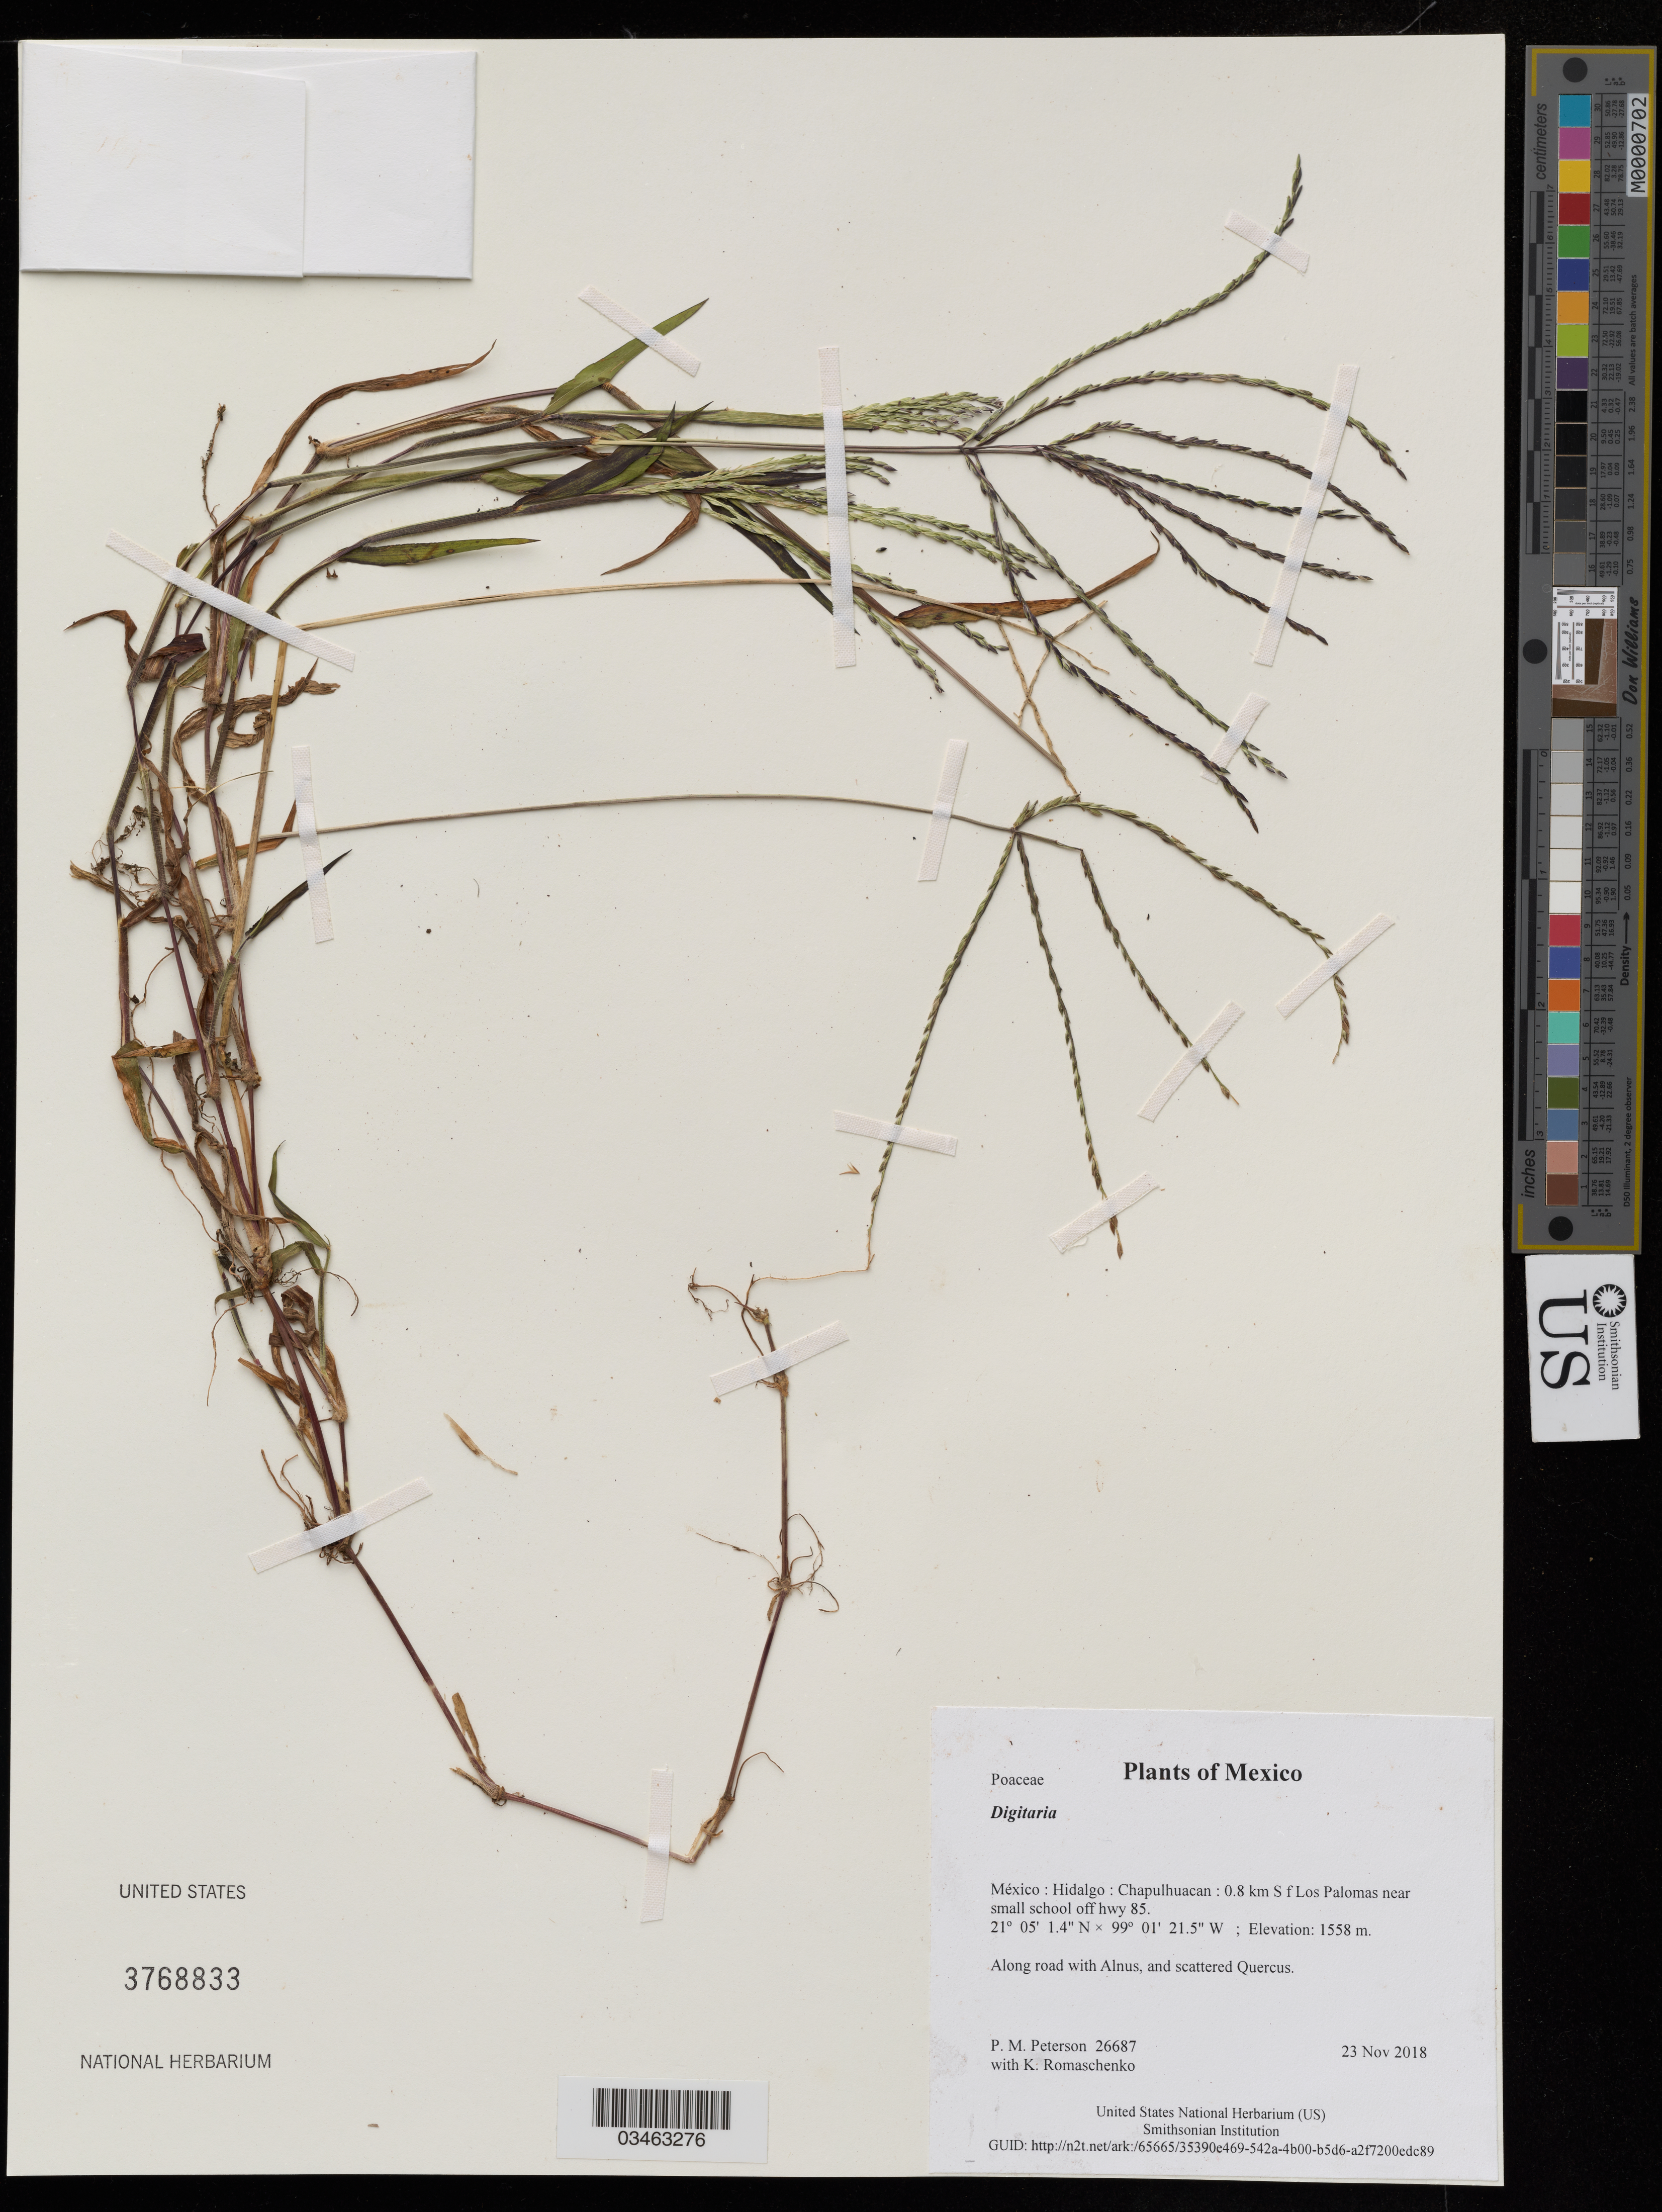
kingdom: Plantae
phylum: Tracheophyta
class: Liliopsida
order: Poales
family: Poaceae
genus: Digitaria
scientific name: Digitaria sp.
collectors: P. M. Peterson & K. Romaschenko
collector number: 26687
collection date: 2018-11-23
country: México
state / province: Hidalgo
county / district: Chapulhuacan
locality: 0.8 km S f Los Palomas near small school off hwy 85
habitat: Along road with Alnus, and scattered Quercus.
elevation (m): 1558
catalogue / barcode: US 3768833